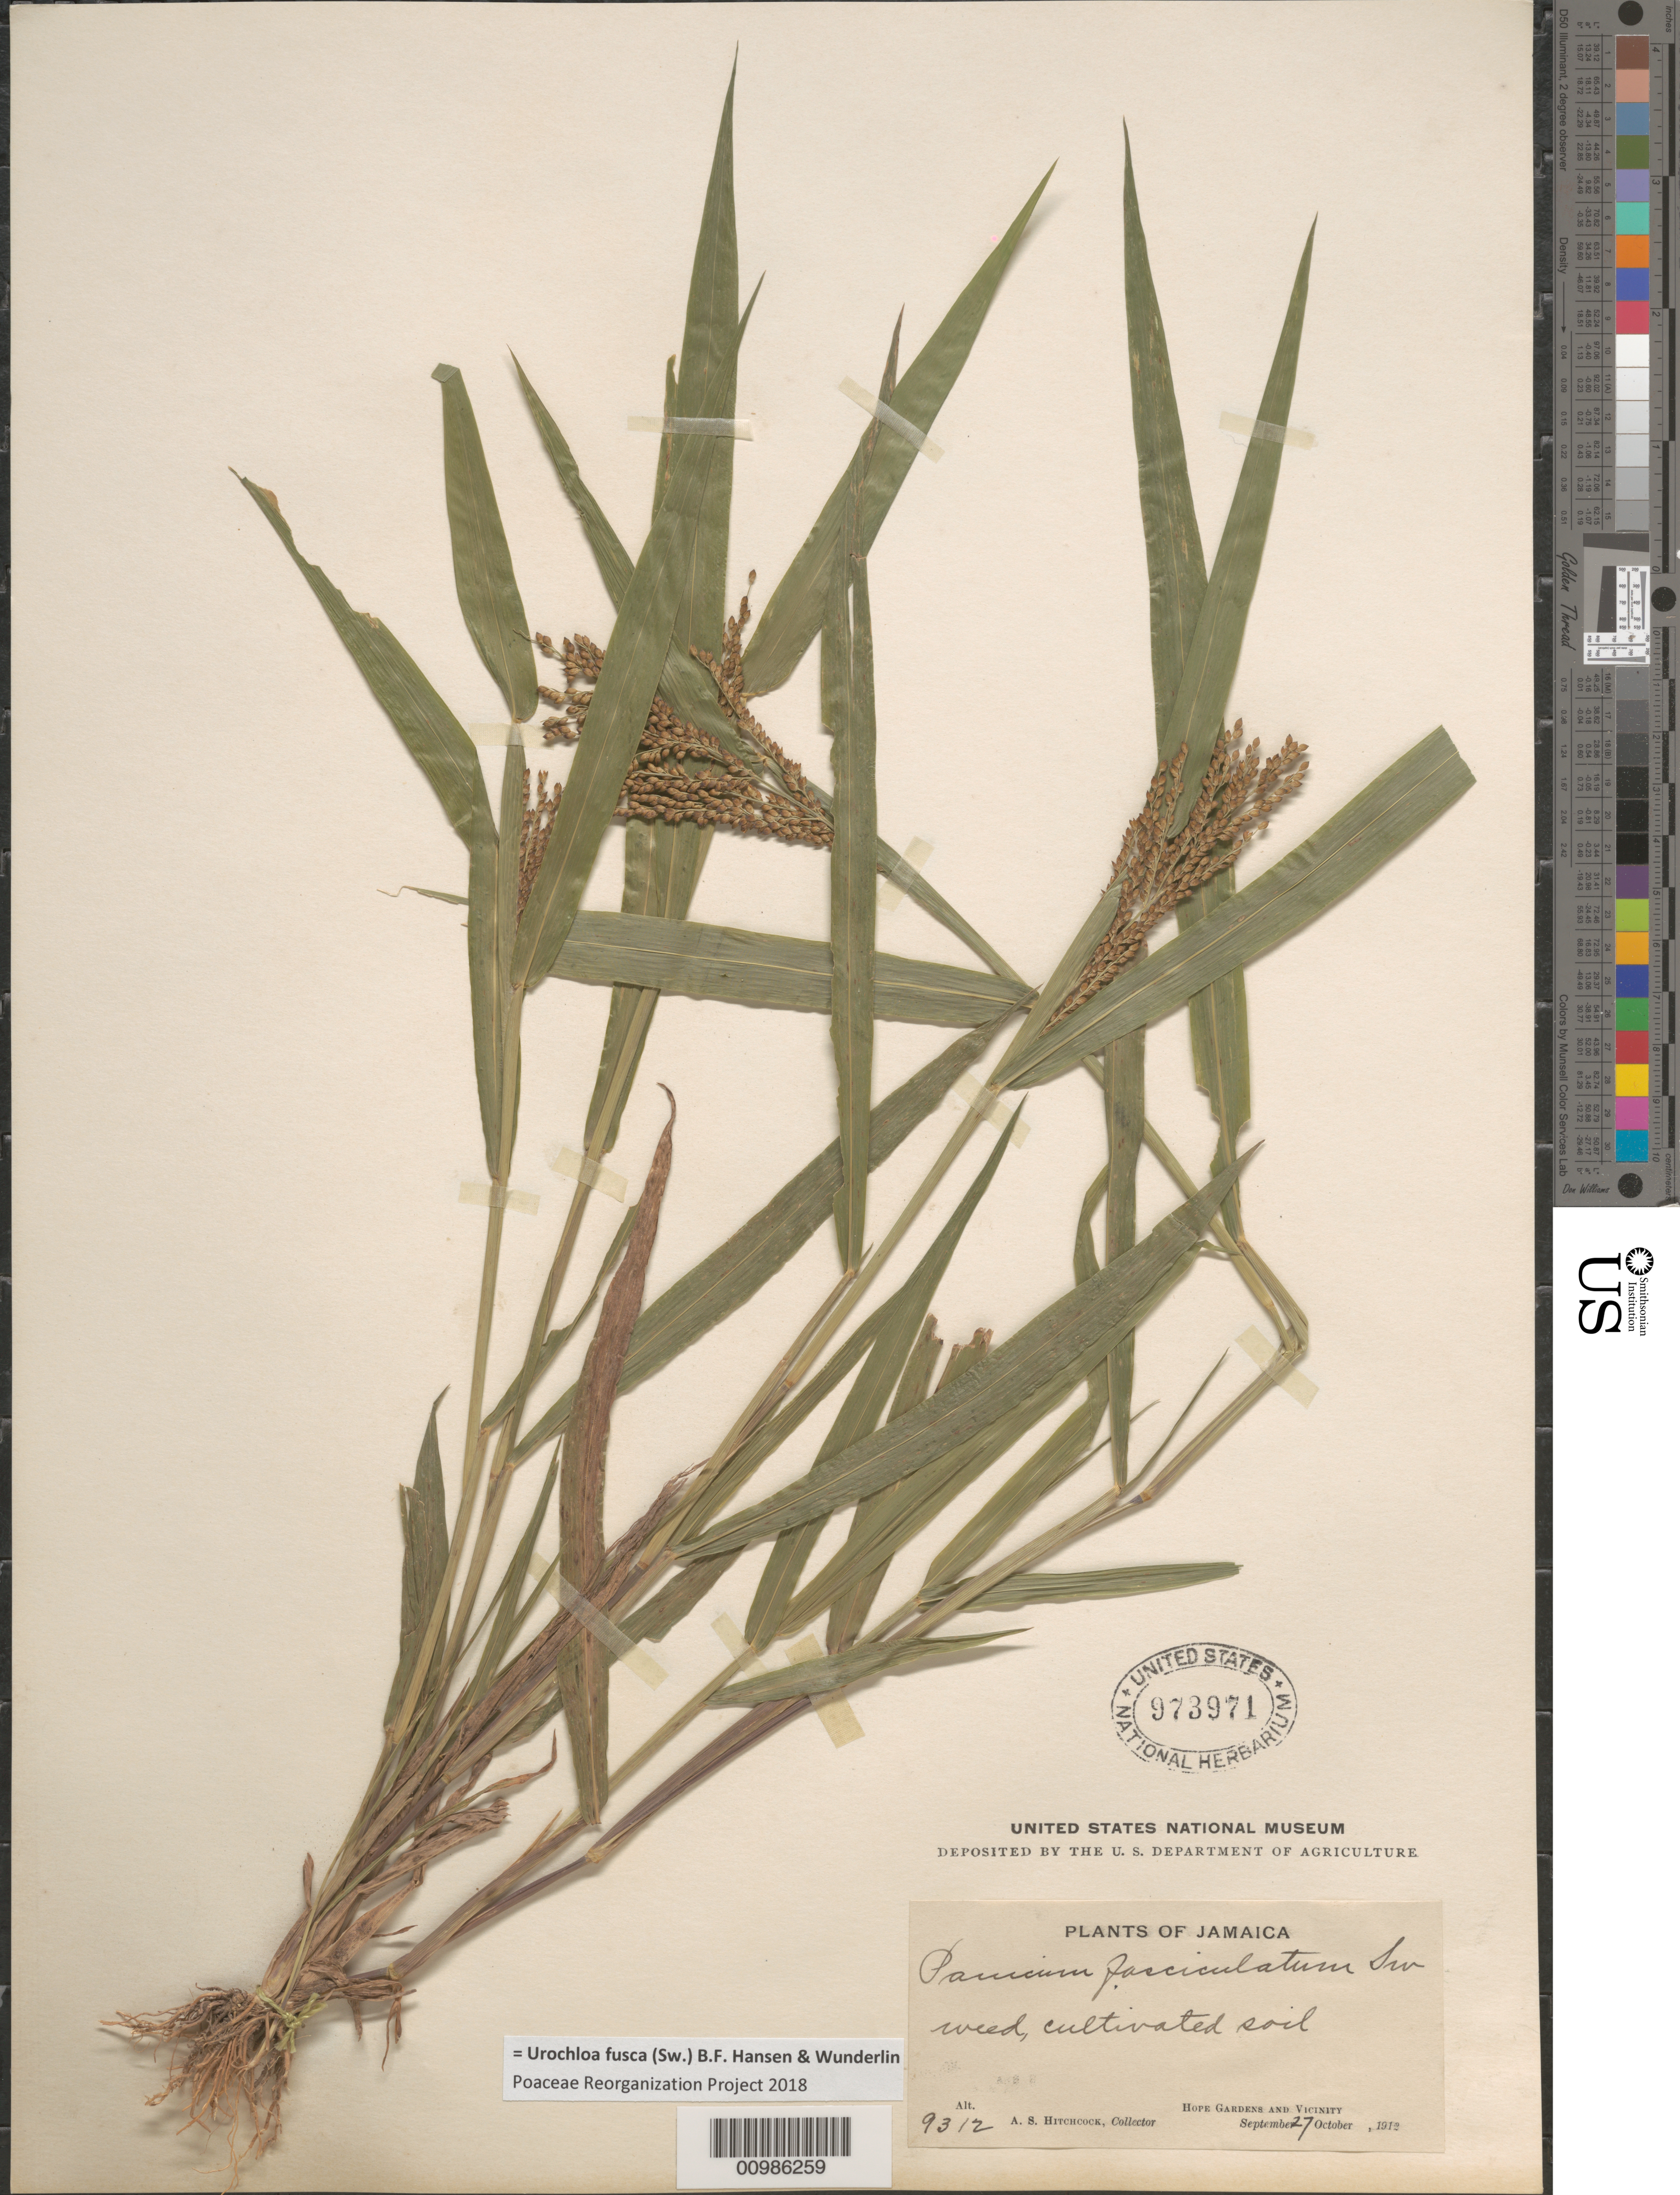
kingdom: Plantae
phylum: Tracheophyta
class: Liliopsida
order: Poales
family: Poaceae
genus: Brachiaria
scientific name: Brachiaria fasciculata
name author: (Sw.) Parodi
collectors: A. S. Hitchcock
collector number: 9312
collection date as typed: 27 Sep 1912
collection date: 1912-09-27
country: Jamaica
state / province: Kingston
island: Jamaica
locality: Hope Gardens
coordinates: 0 N, 0 E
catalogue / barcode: US 973971